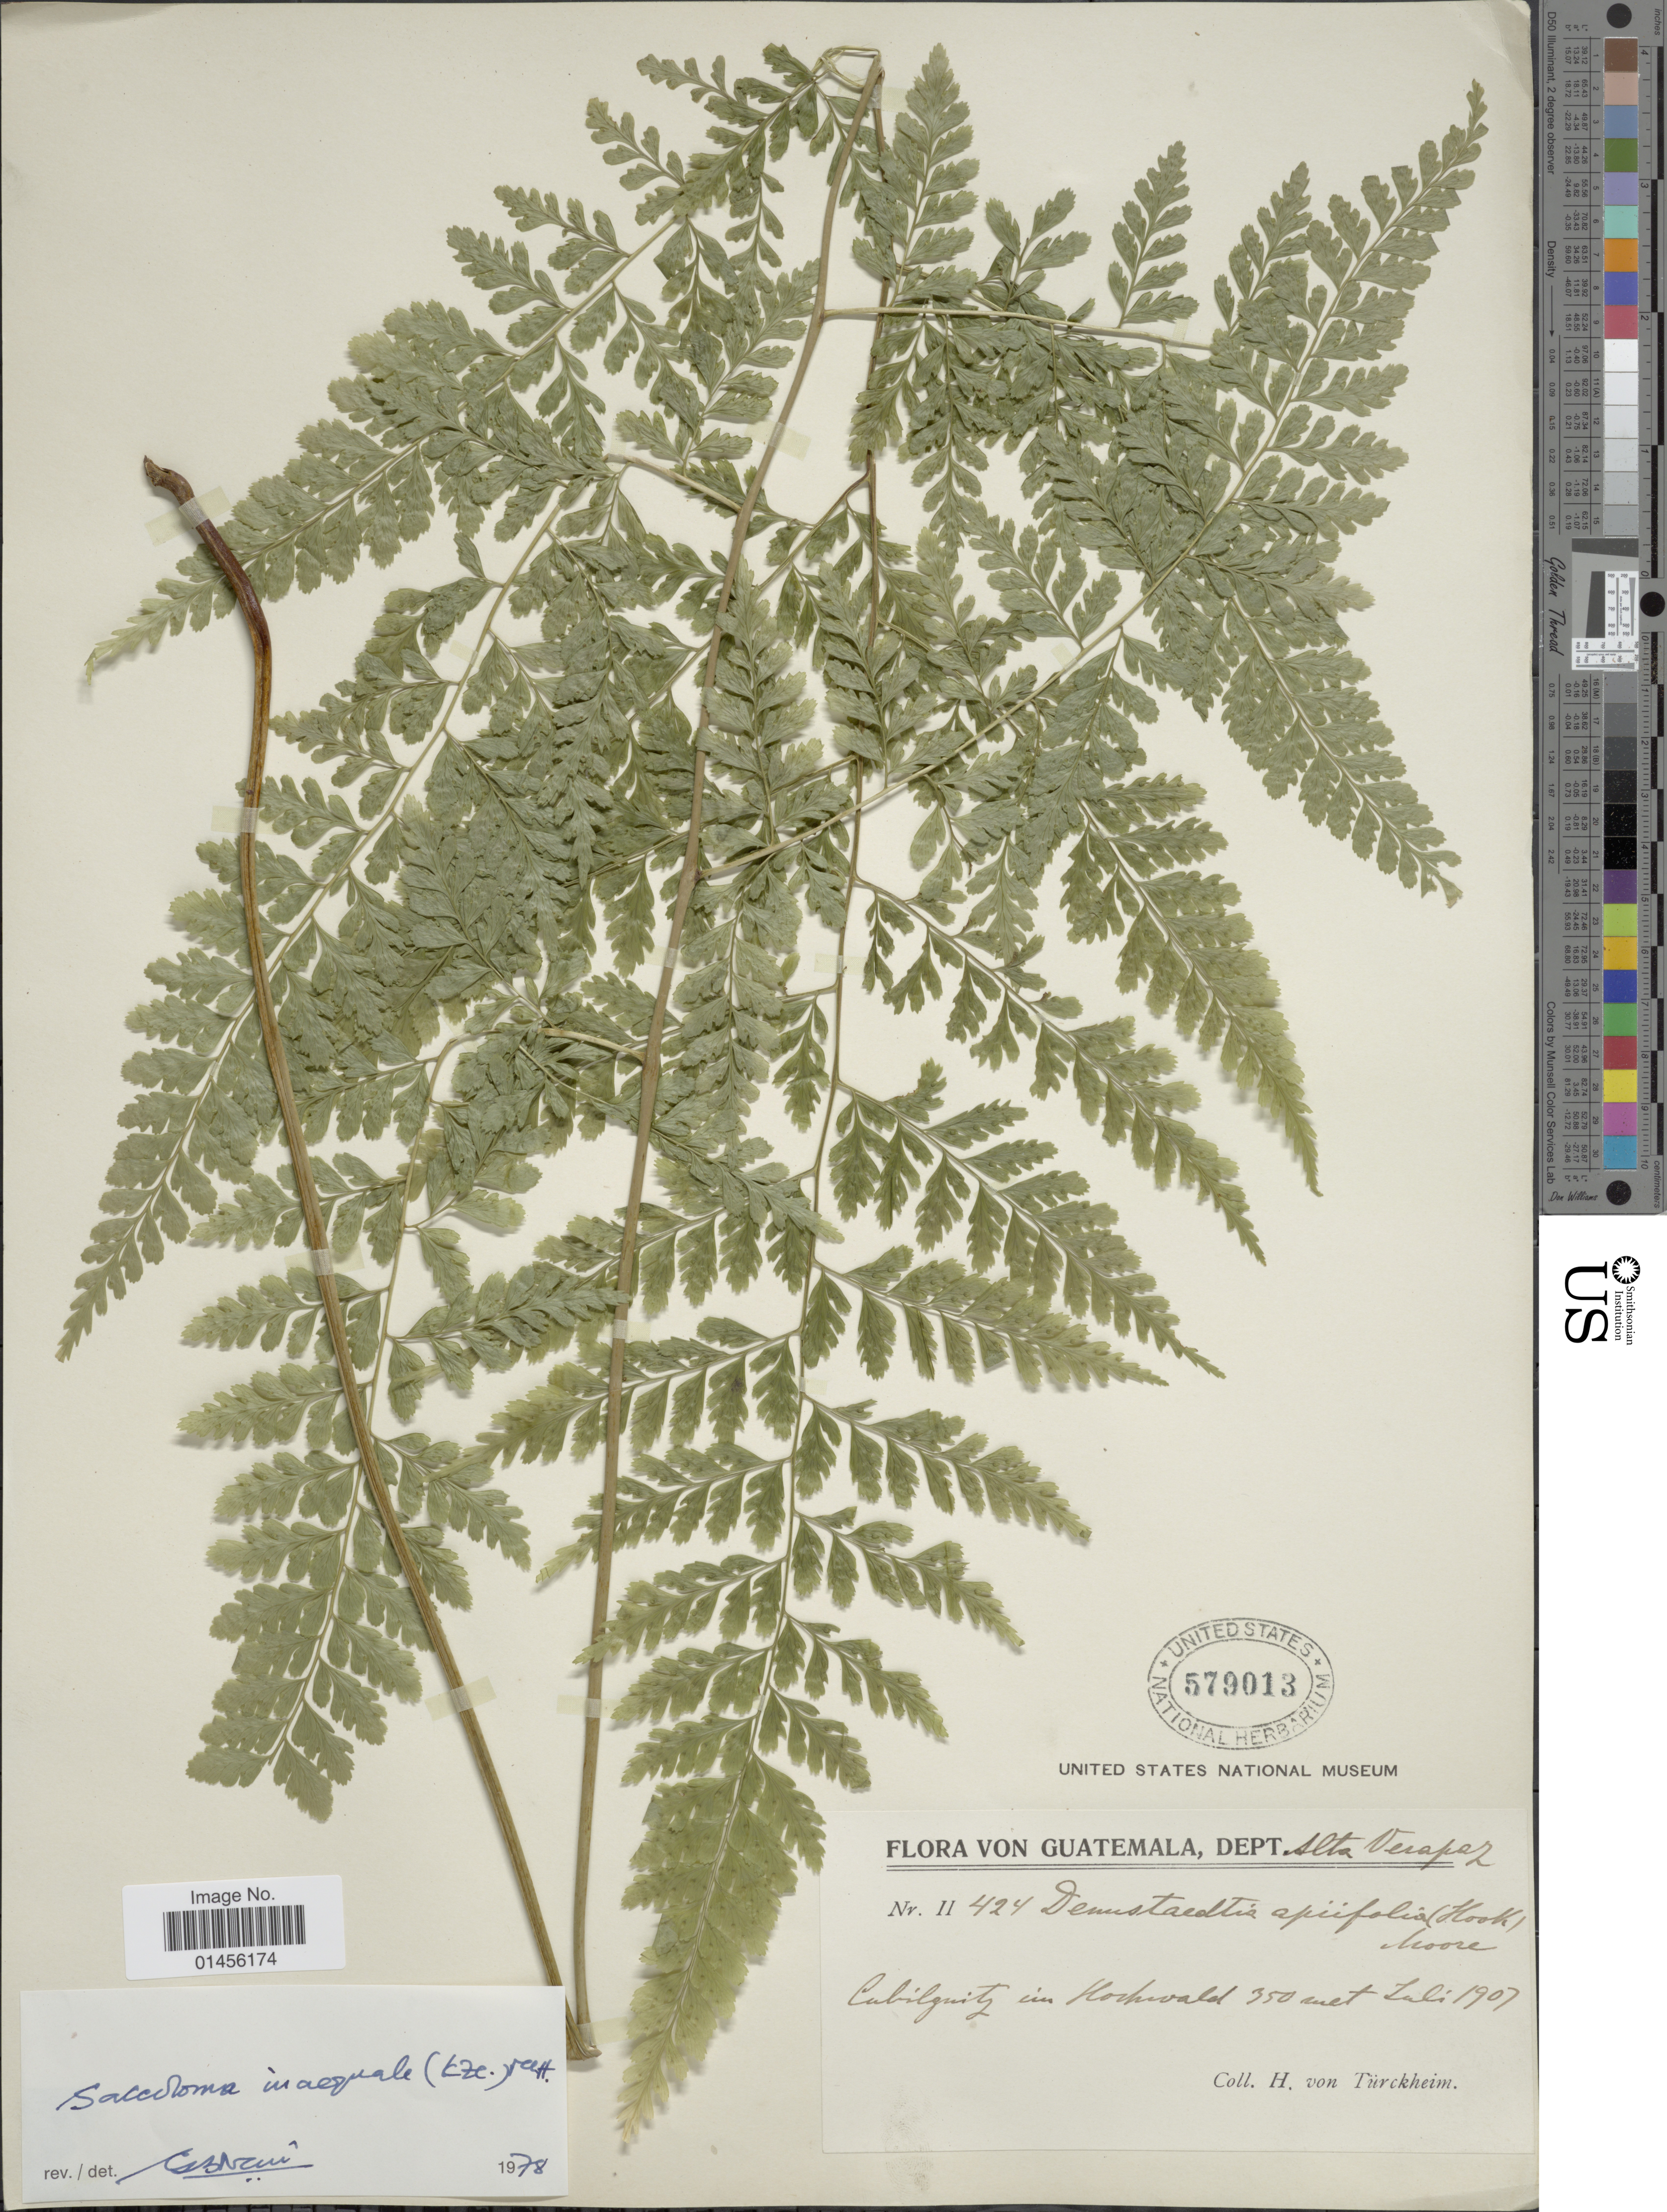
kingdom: Plantae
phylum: Tracheophyta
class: Polypodiopsida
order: Polypodiales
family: Saccolomataceae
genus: Saccoloma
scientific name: Saccoloma inaequale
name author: (Kunze) Mett.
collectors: H. von Türckheim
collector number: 424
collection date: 1907-07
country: Guatemala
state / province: Alta Verapaz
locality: Dept. Alta Verapaz, Cubliquitz in Hochwald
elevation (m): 350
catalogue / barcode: US 579013